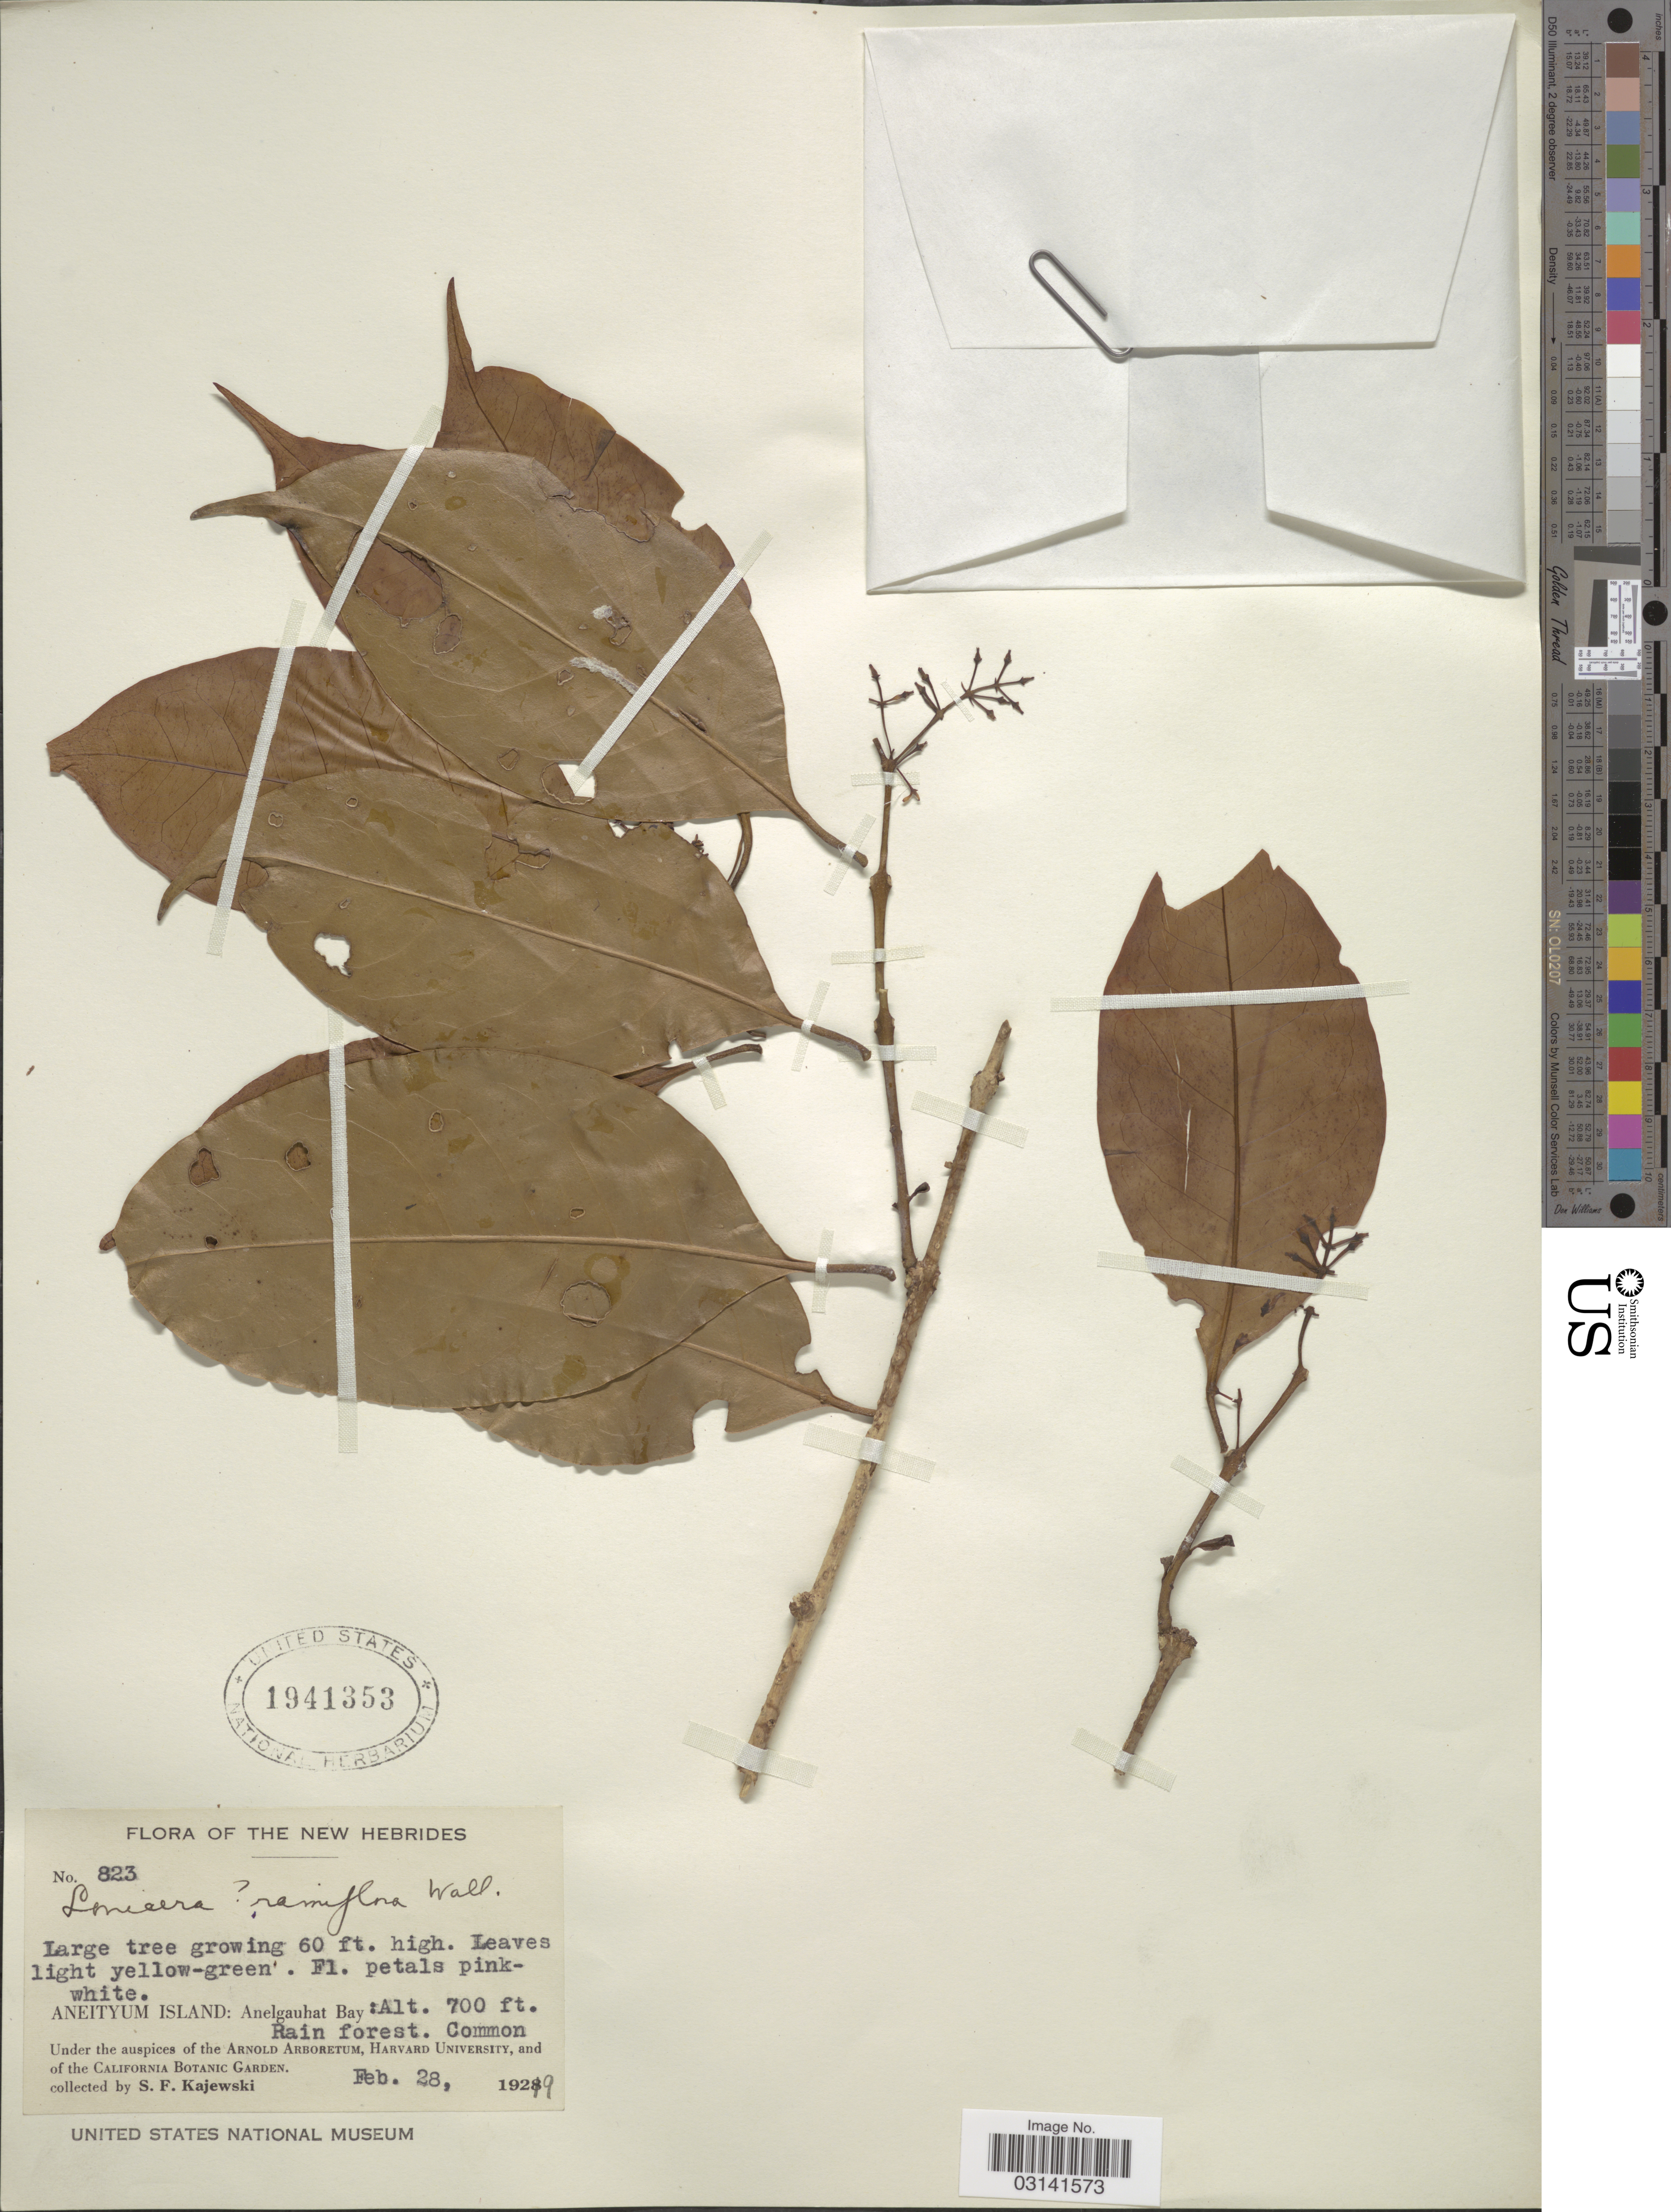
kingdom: Plantae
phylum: Tracheophyta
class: Magnoliopsida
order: Lamiales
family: Oleaceae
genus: Linociera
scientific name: Linociera sp.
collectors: S. Kajewski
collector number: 823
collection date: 1929-02-28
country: Vanuatu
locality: The New Hebrides. Aneityum Island: Anelgauhat Bay.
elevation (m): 213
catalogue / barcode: US 1941353